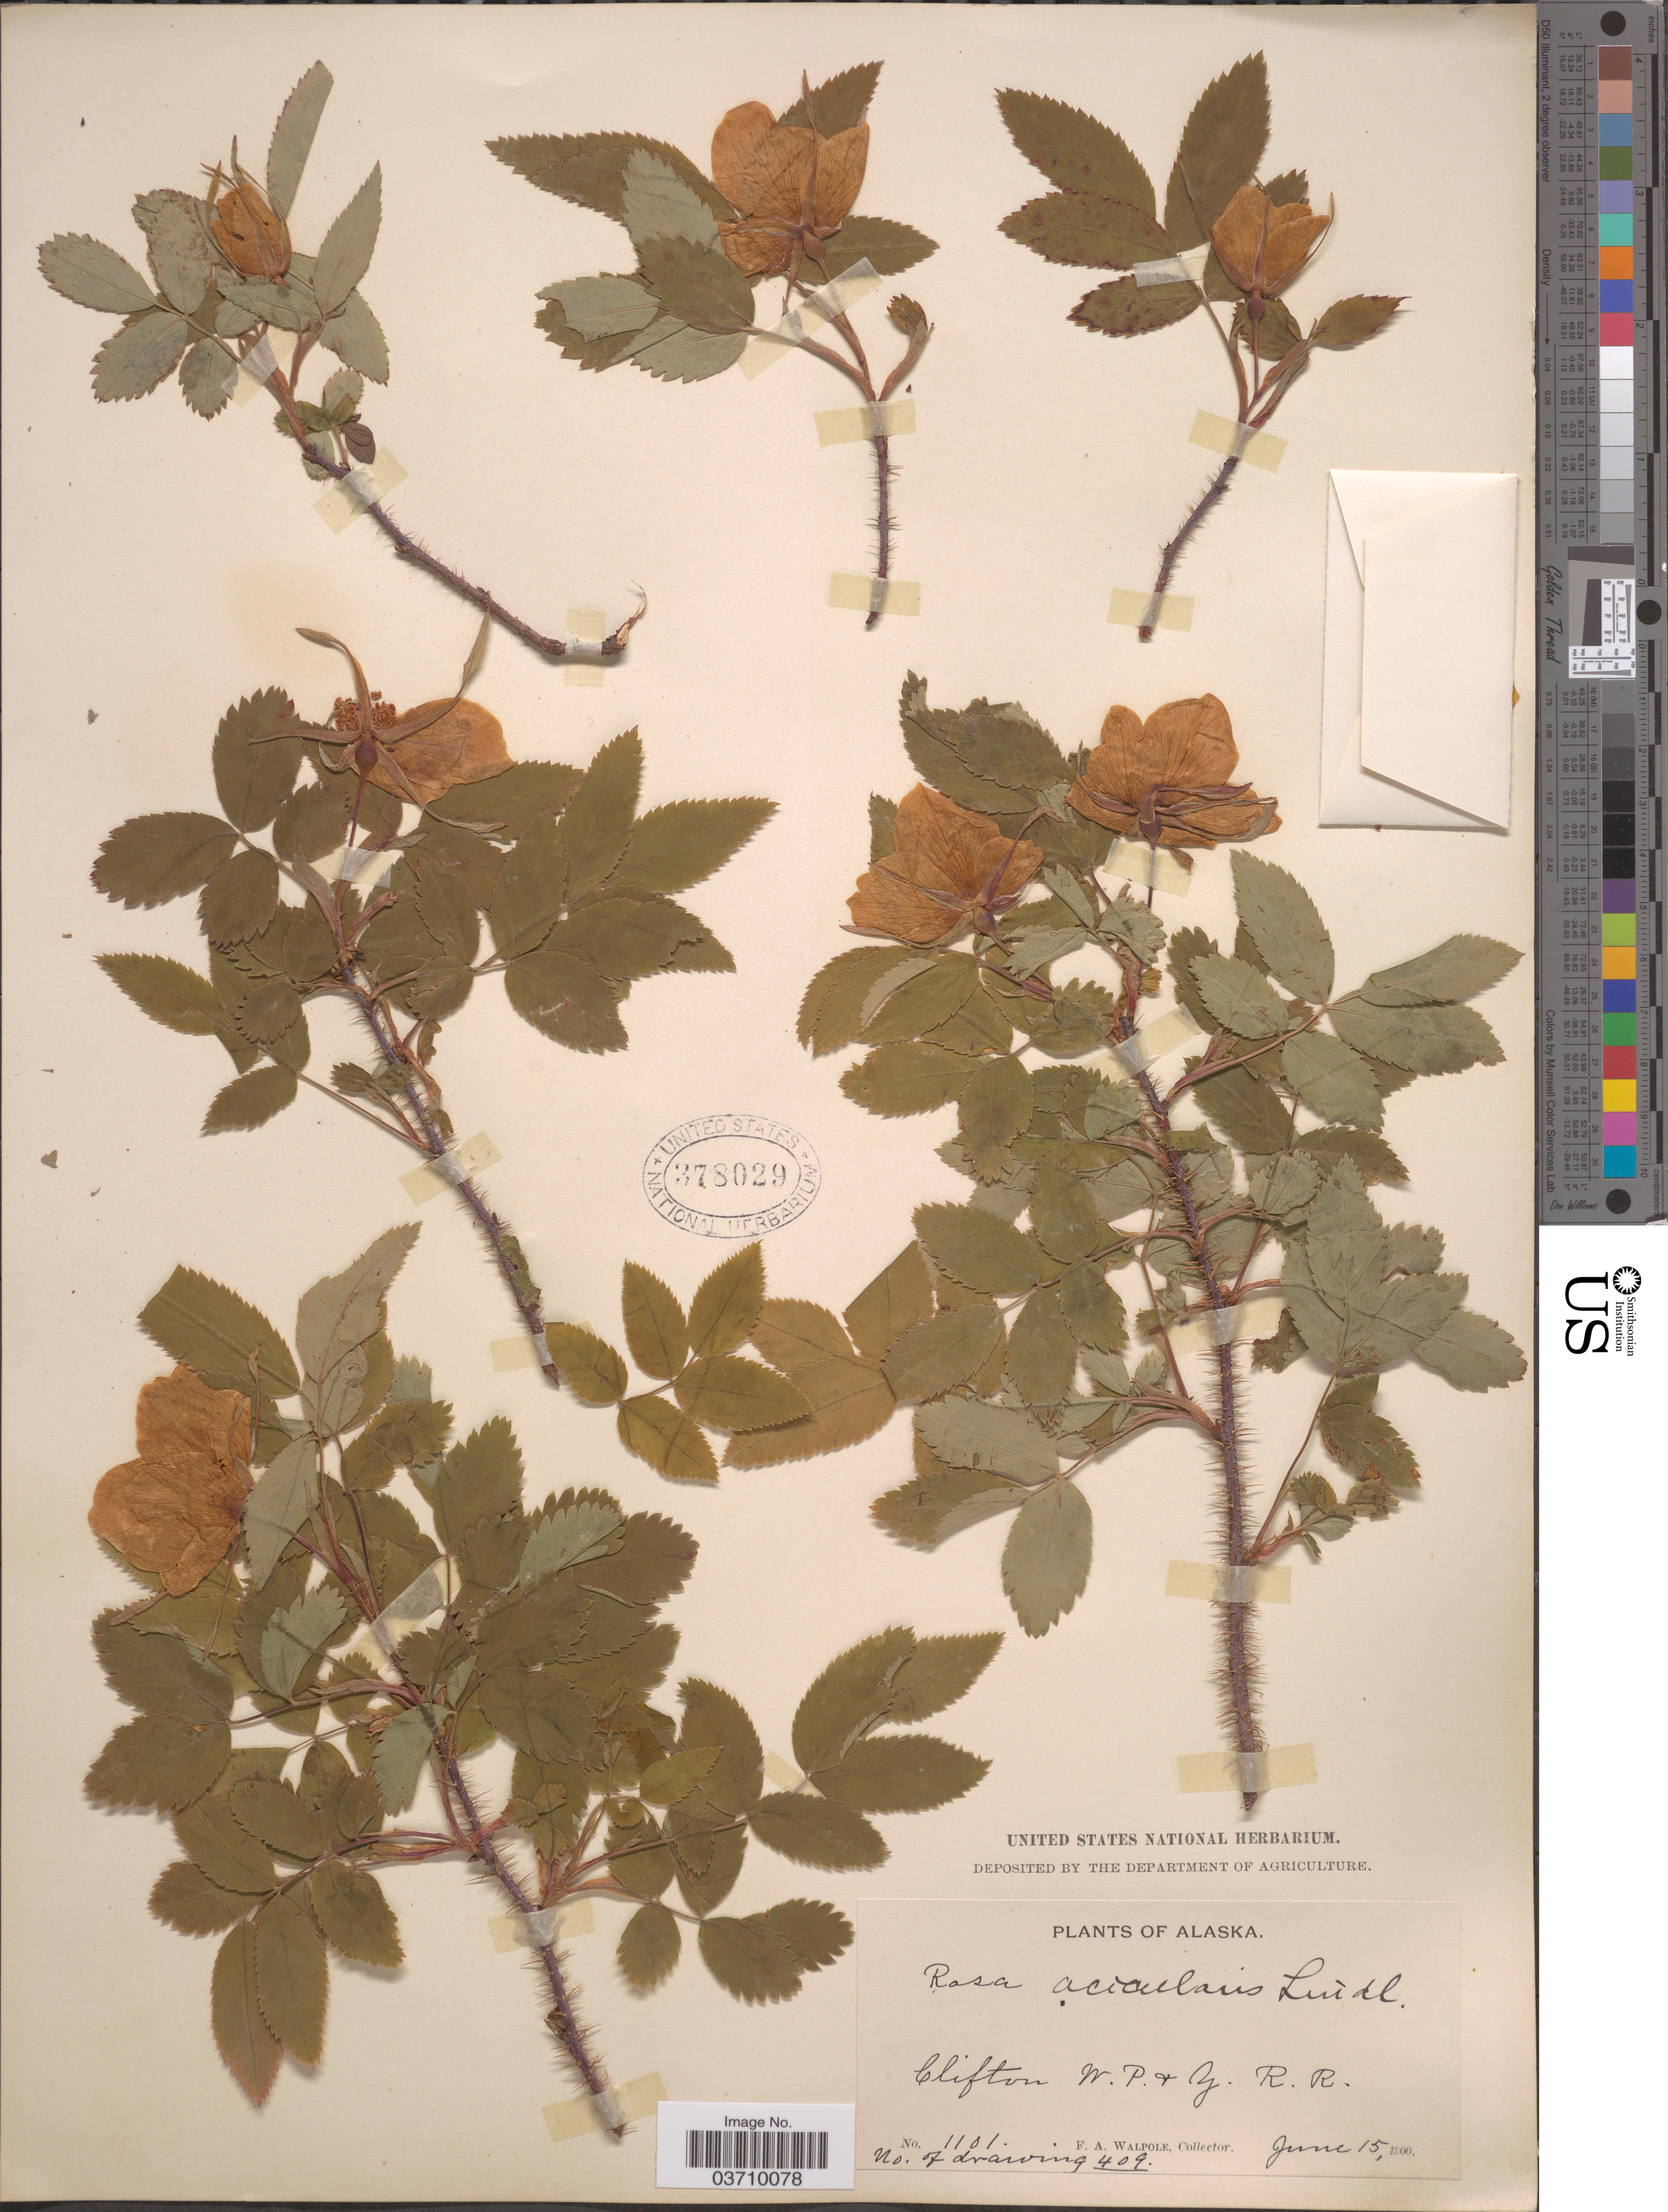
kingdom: Plantae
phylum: Tracheophyta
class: Magnoliopsida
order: Rosales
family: Rosaceae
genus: Rosa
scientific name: Rosa acicularis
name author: Lindl.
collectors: F. Walpole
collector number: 1101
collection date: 1900-06-15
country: United States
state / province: Alaska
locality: Clifton W. P. & Y. R. R.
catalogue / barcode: US 378029